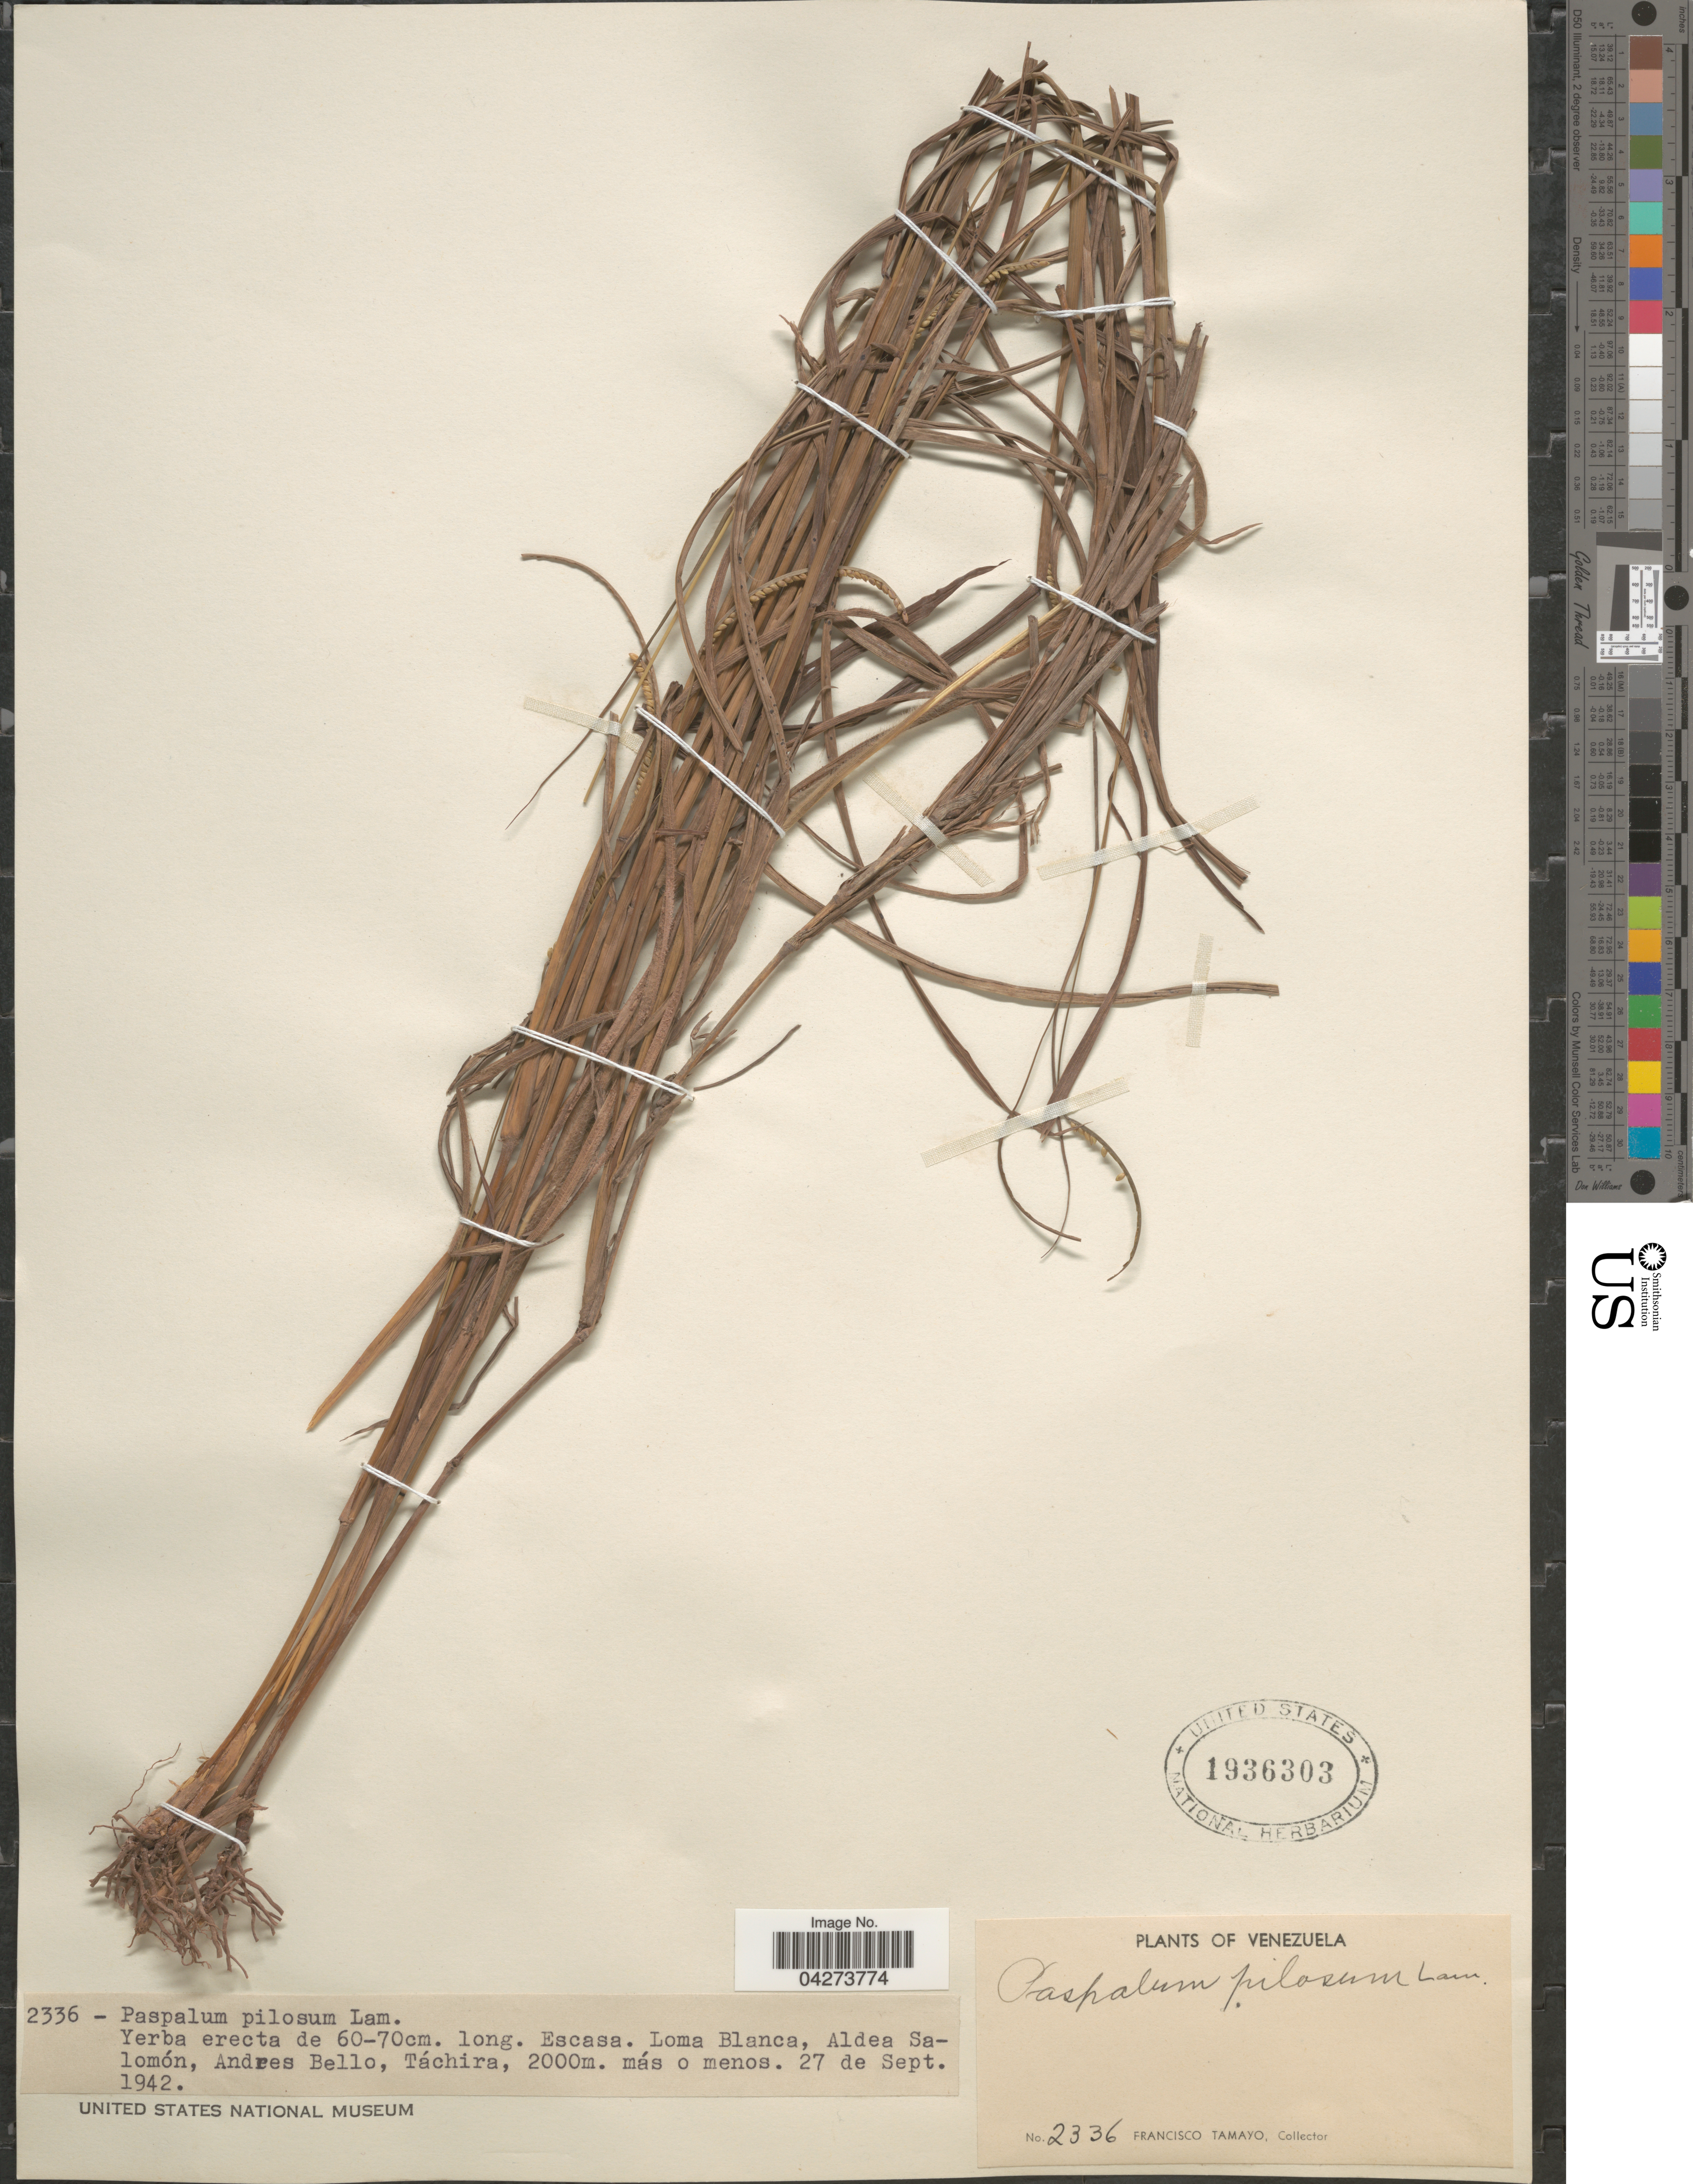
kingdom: Plantae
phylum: Tracheophyta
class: Liliopsida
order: Poales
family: Poaceae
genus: Paspalum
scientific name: Paspalum pilosum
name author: Lam.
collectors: F. Tamayo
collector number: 2336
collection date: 1942-09-27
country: Venezuela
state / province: Tachira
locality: Loma Blanca. Aldea Salomón, Andres Bello, Táchira.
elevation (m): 2000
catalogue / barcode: US 1936303